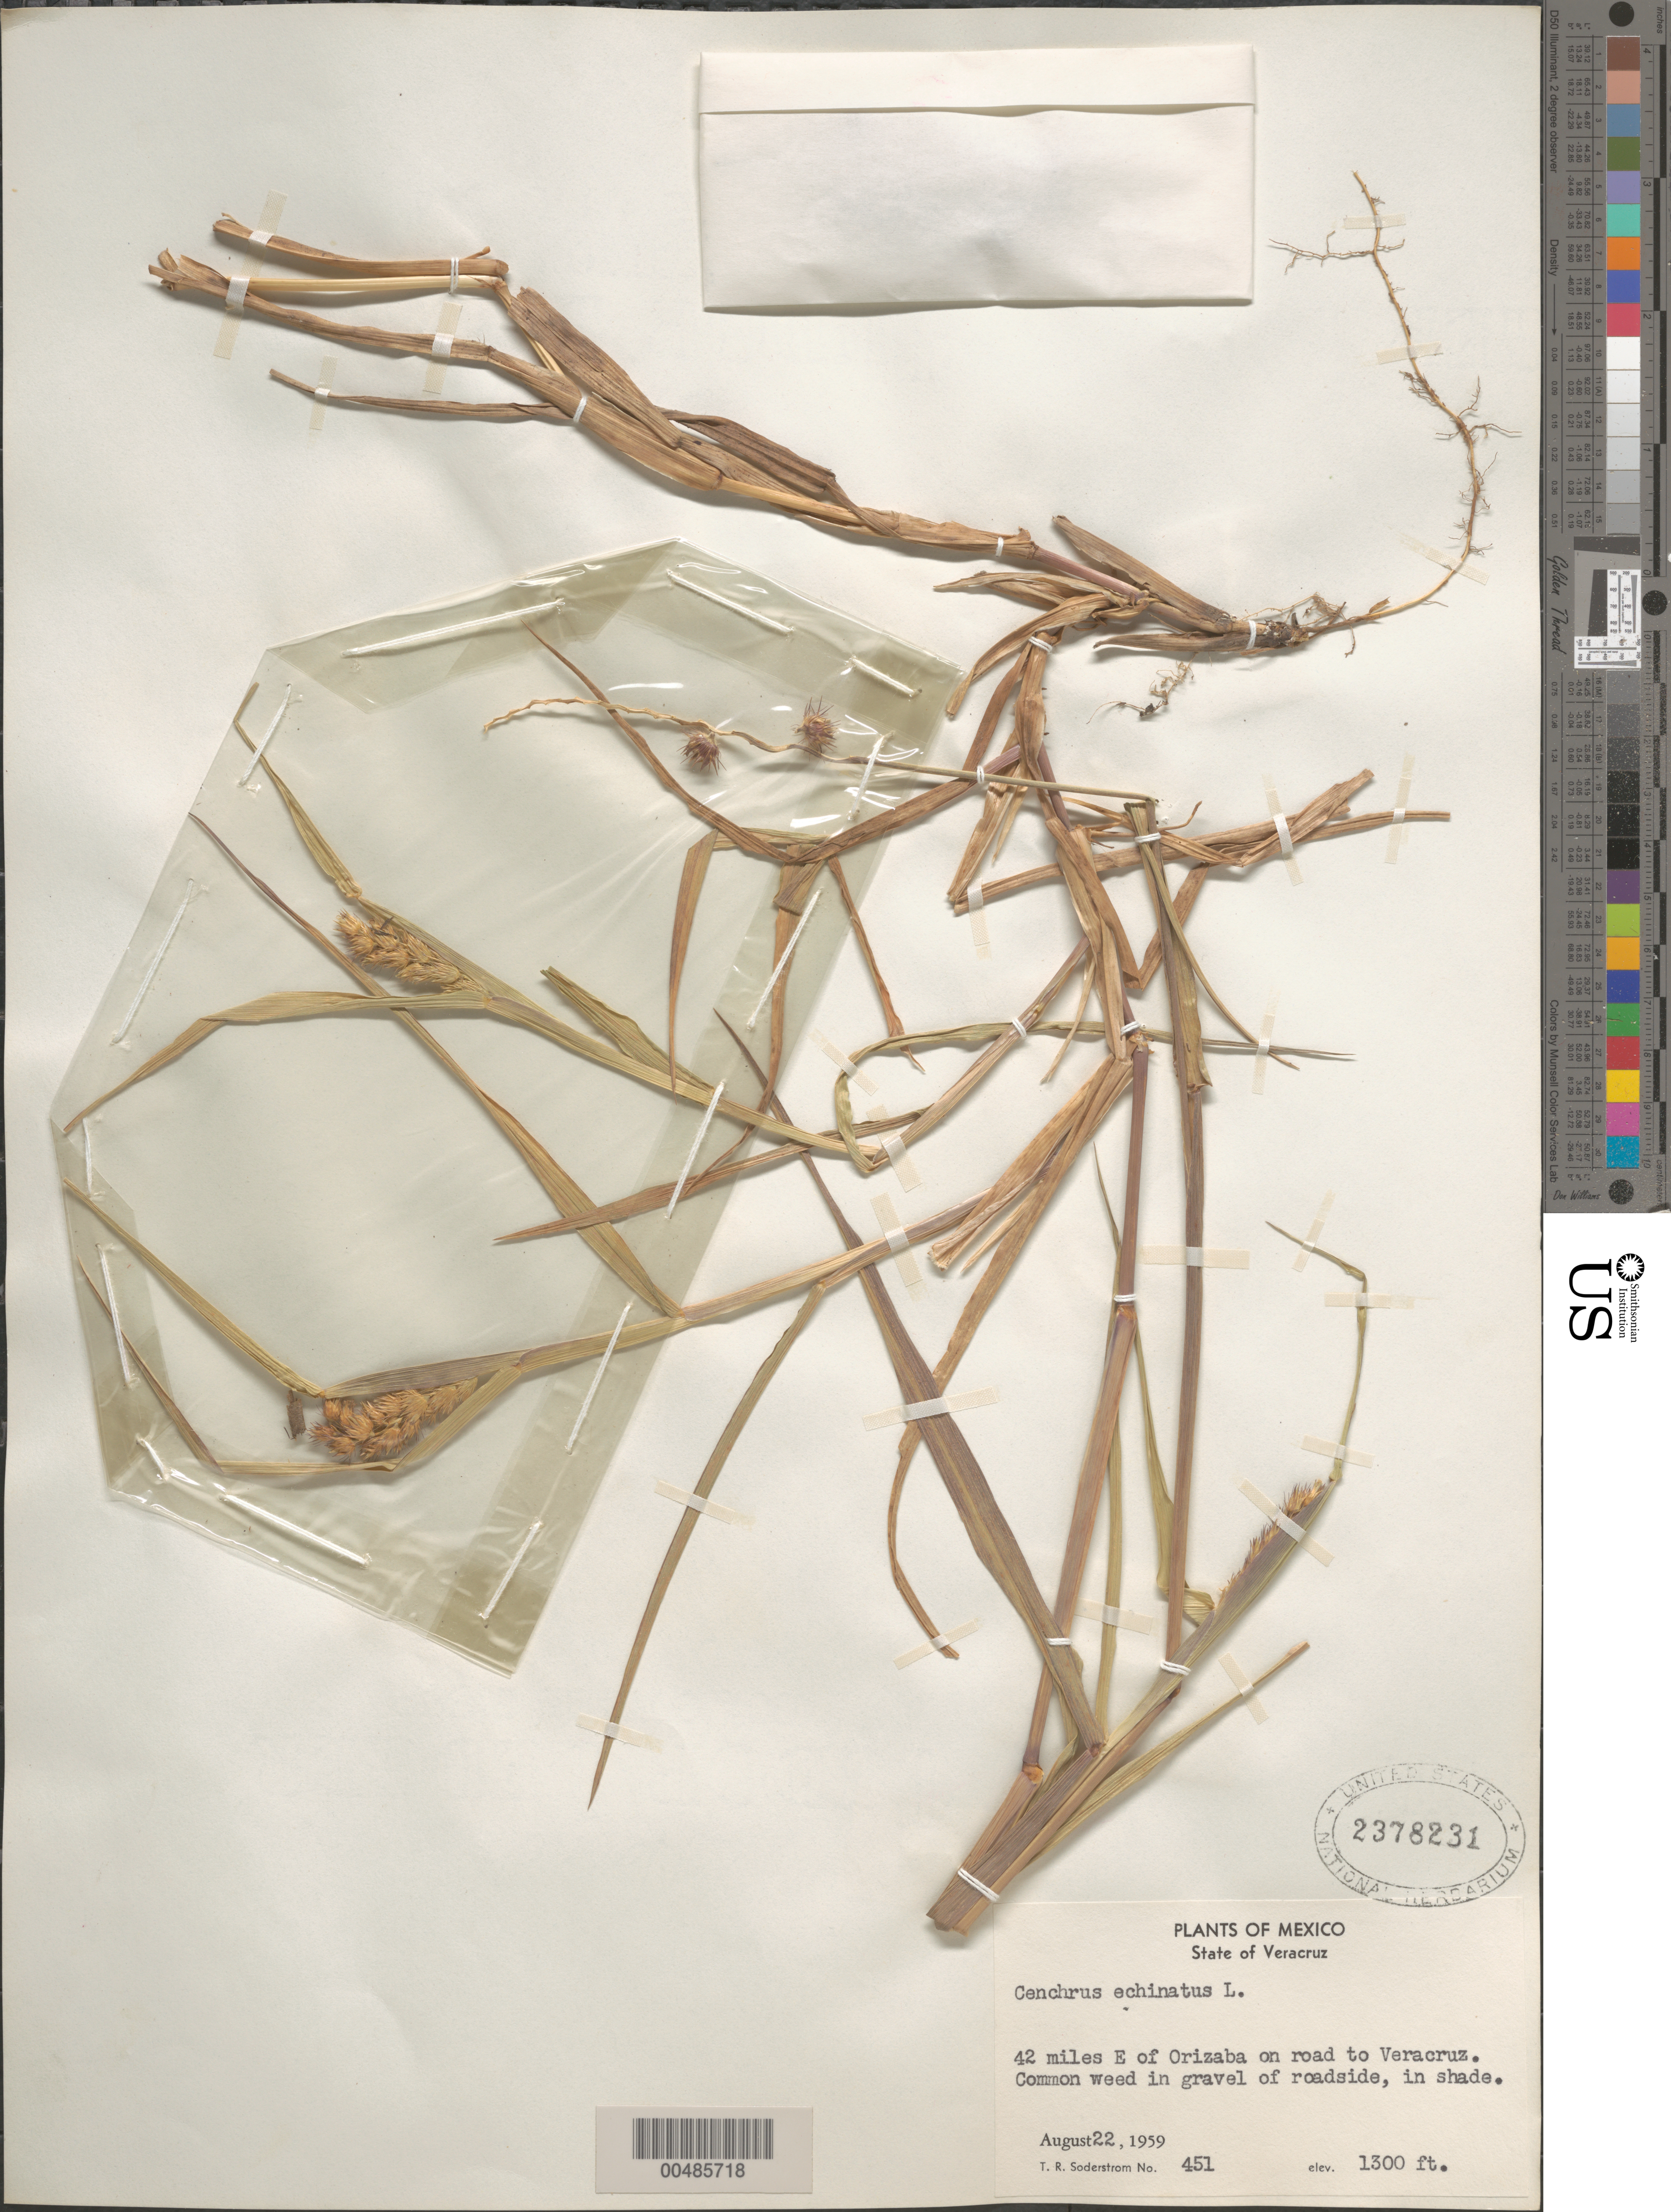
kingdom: Plantae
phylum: Tracheophyta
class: Liliopsida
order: Poales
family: Poaceae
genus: Cenchrus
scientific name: Cenchrus echinatus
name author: L.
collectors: T. R. Soderstrom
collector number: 451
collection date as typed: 22 Aug 1959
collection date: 1959-08-22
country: Mexico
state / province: Veracruz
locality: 42 mi E of Orizaba on rd to Veracruz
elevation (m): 396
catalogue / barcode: US 2378231